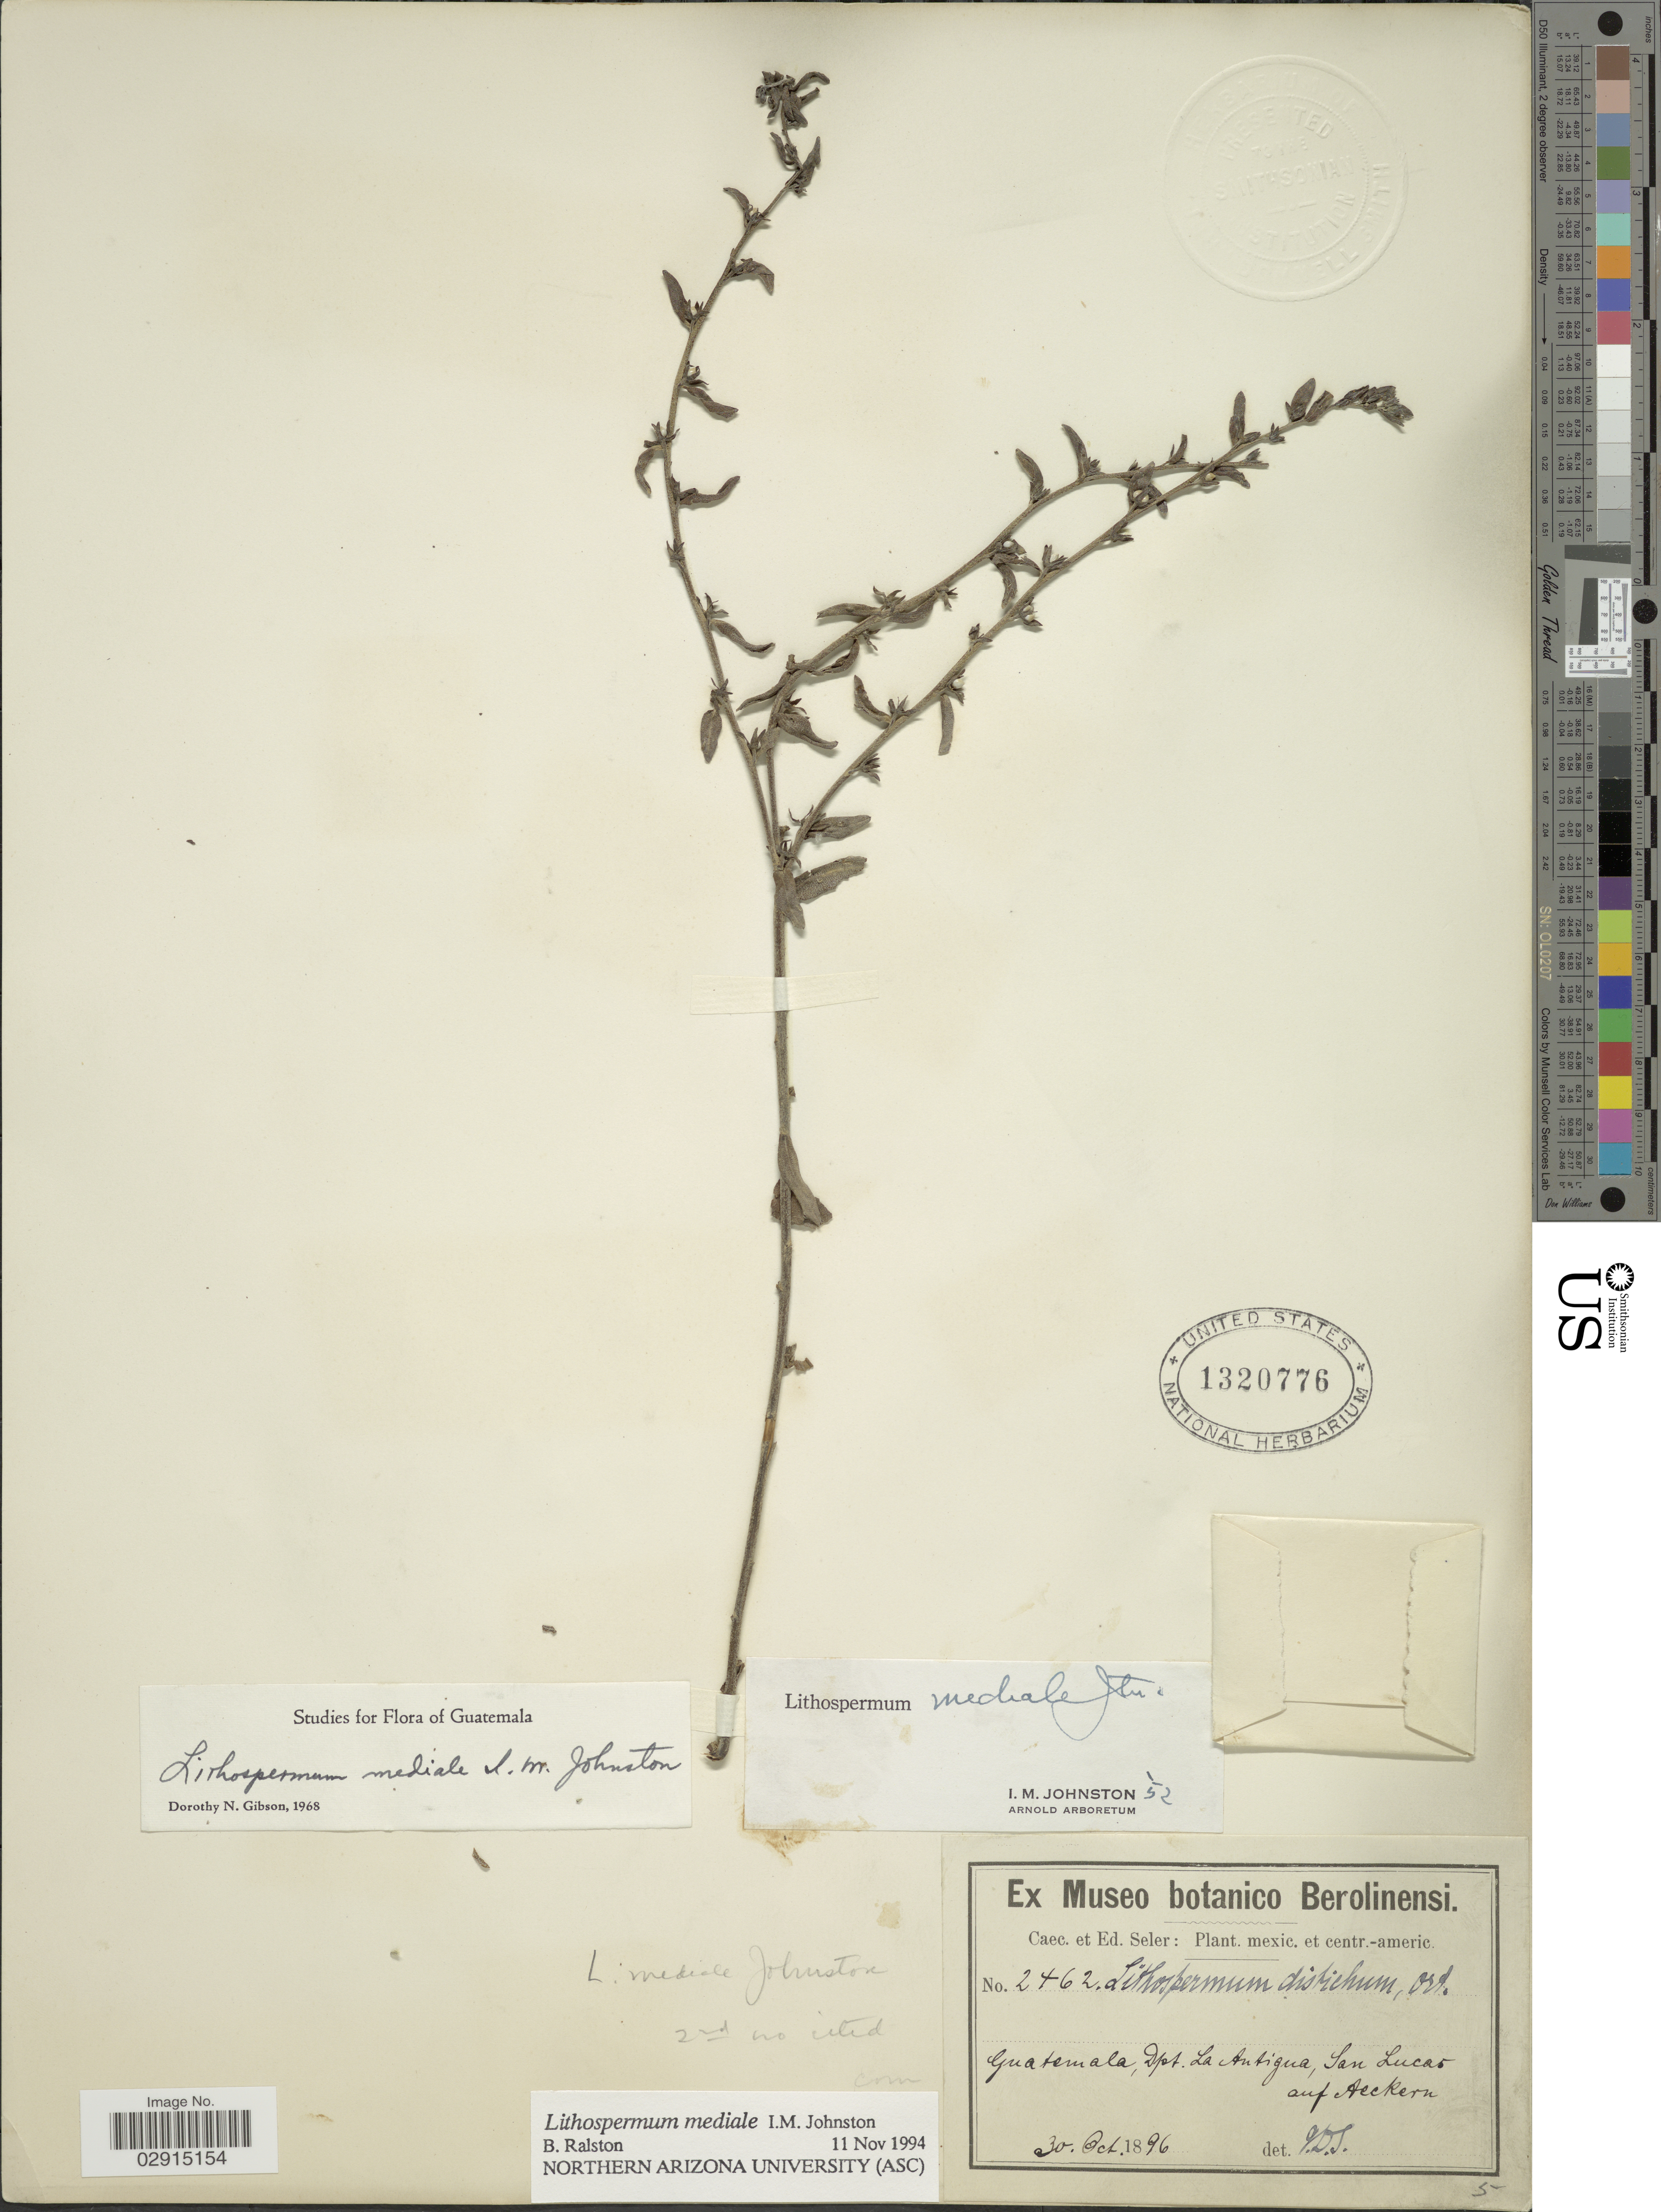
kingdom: Plantae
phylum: Tracheophyta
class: Magnoliopsida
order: Boraginales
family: Boraginaceae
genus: Lithospermum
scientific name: Lithospermum mediale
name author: I.M. Johnst.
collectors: ex Caec. et Ed Seler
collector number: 2462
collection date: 1896-10-30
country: Guatemala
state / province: Sacatepéquez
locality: Dpt. La Antigua, San Lucas auf Aeckern.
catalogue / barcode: US 1320776